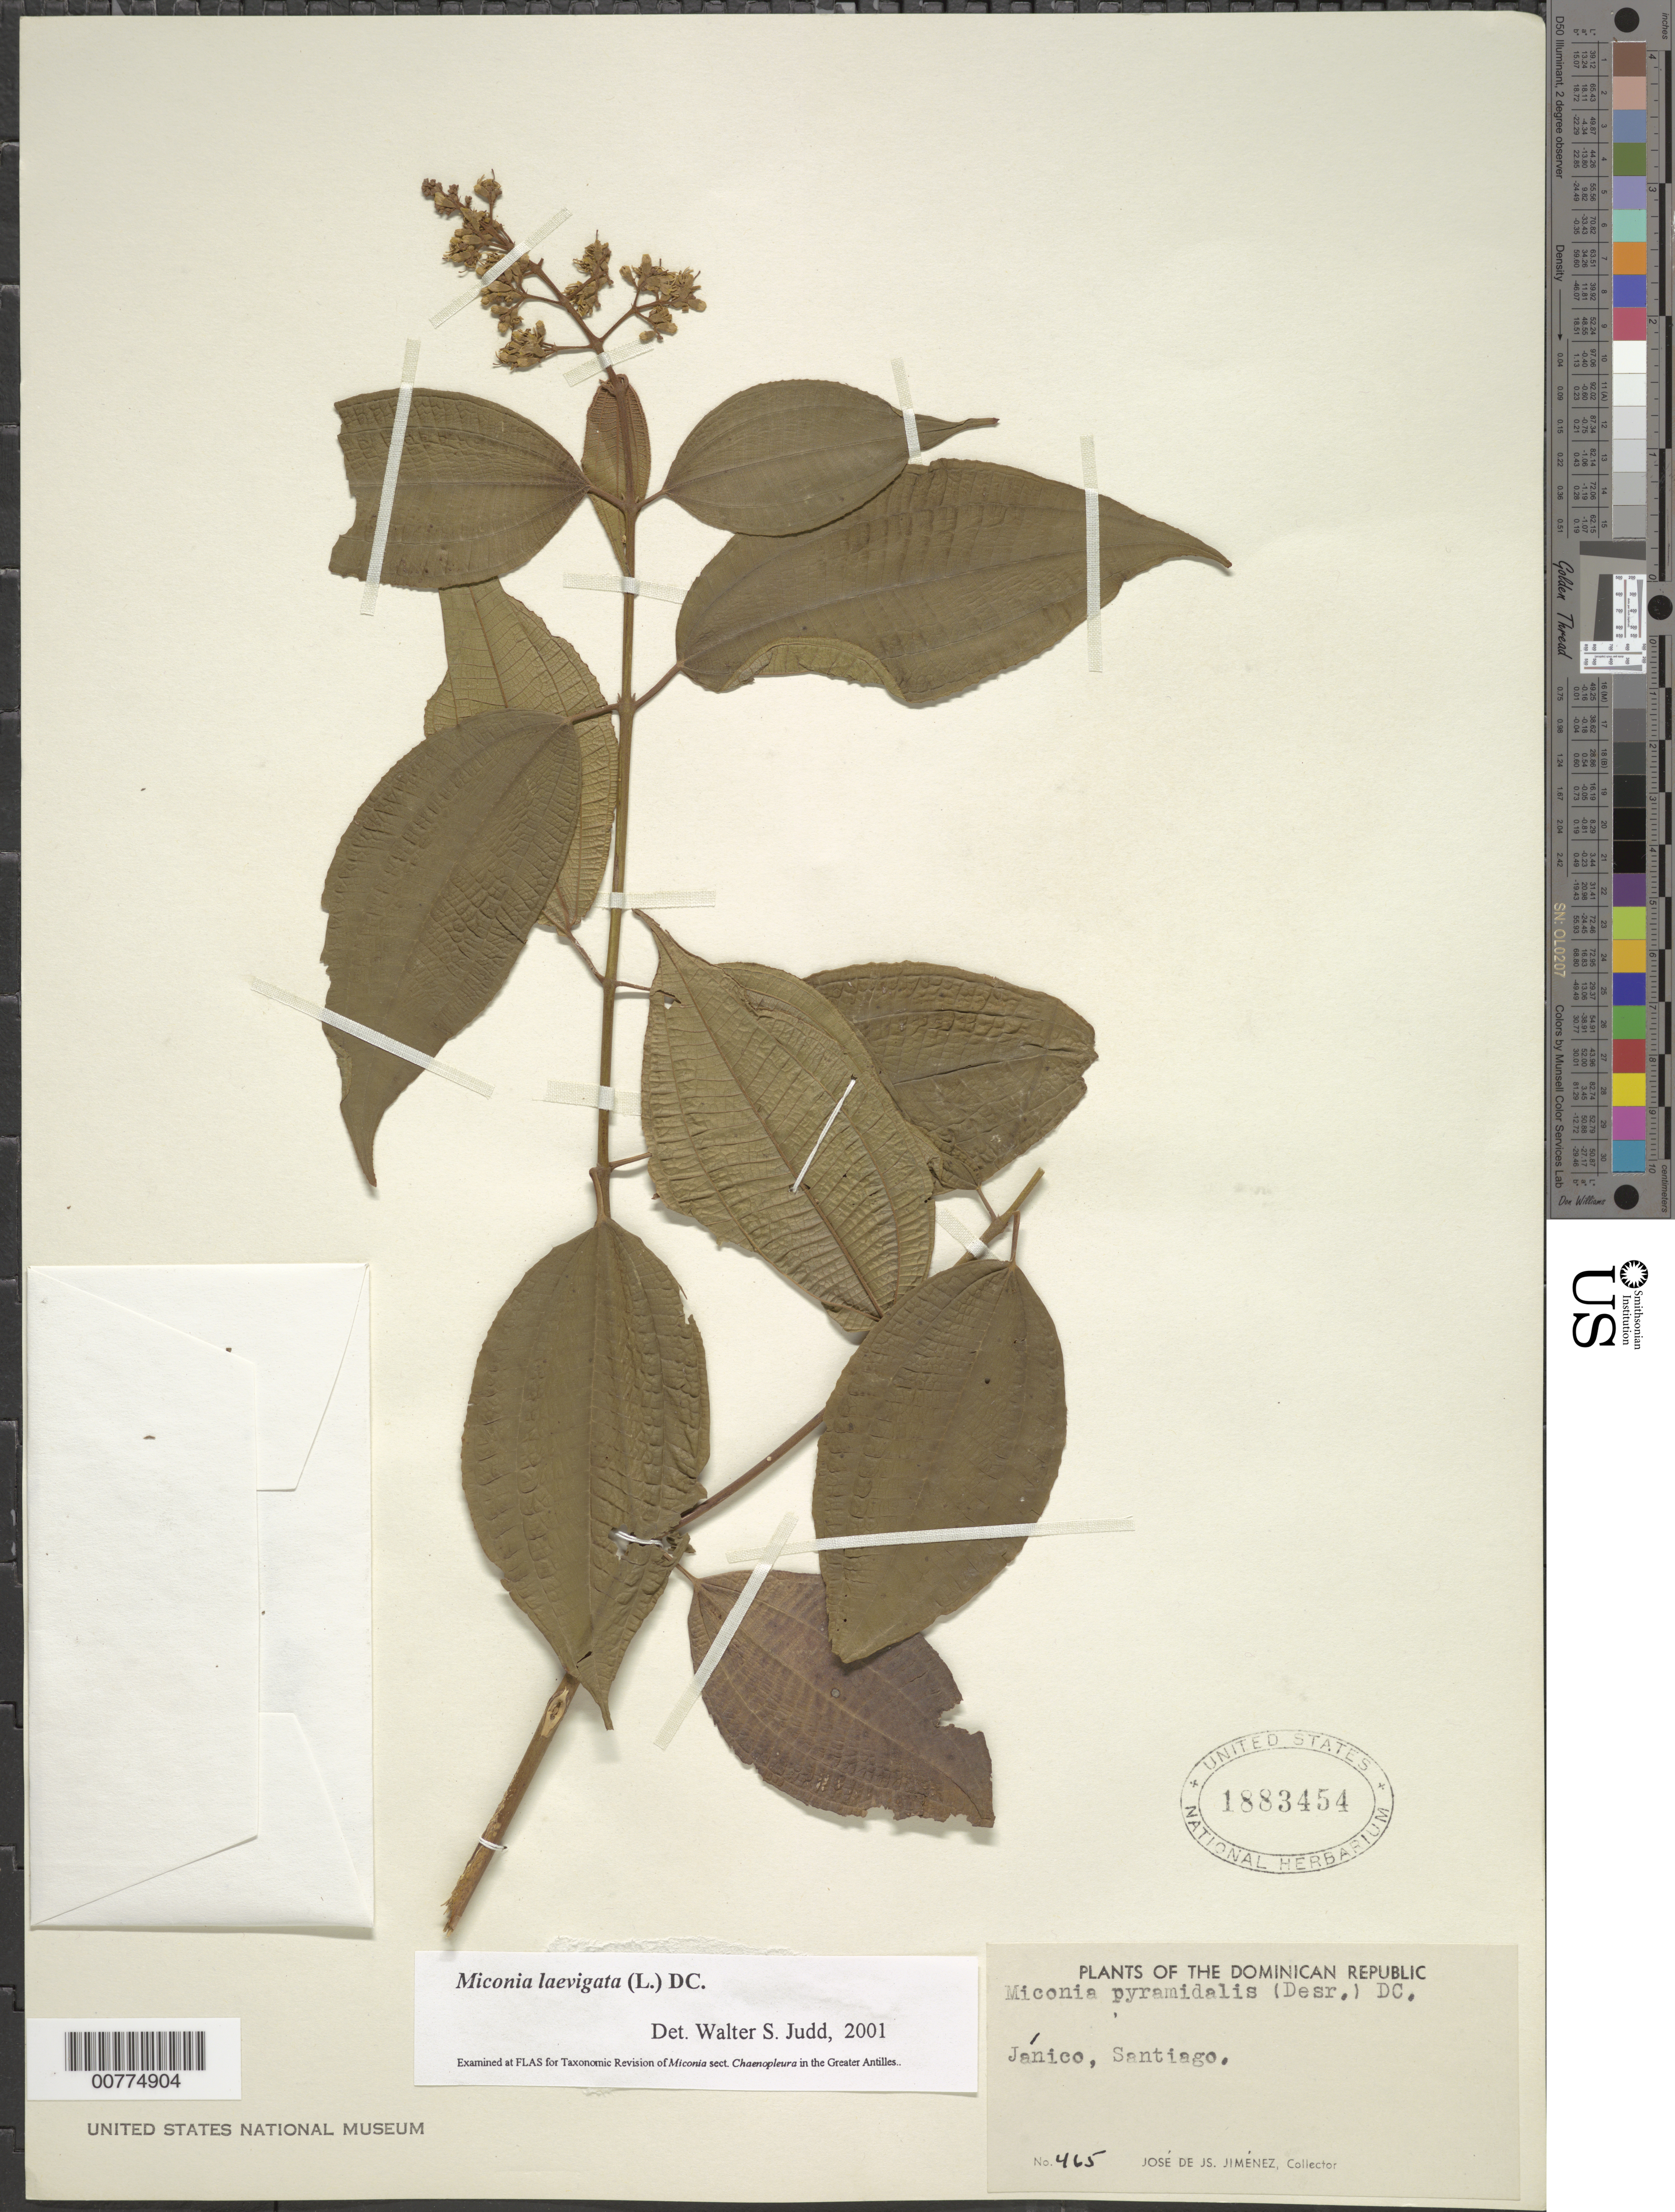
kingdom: Plantae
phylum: Tracheophyta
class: Magnoliopsida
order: Myrtales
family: Melastomataceae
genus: Miconia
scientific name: Miconia laevigata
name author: (L.) D. Don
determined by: Judd, Walter S.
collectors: J. J. Jiménez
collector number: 465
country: Dominican Republic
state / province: Santiago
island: Hispaniola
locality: Jánico.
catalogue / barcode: US 1883454